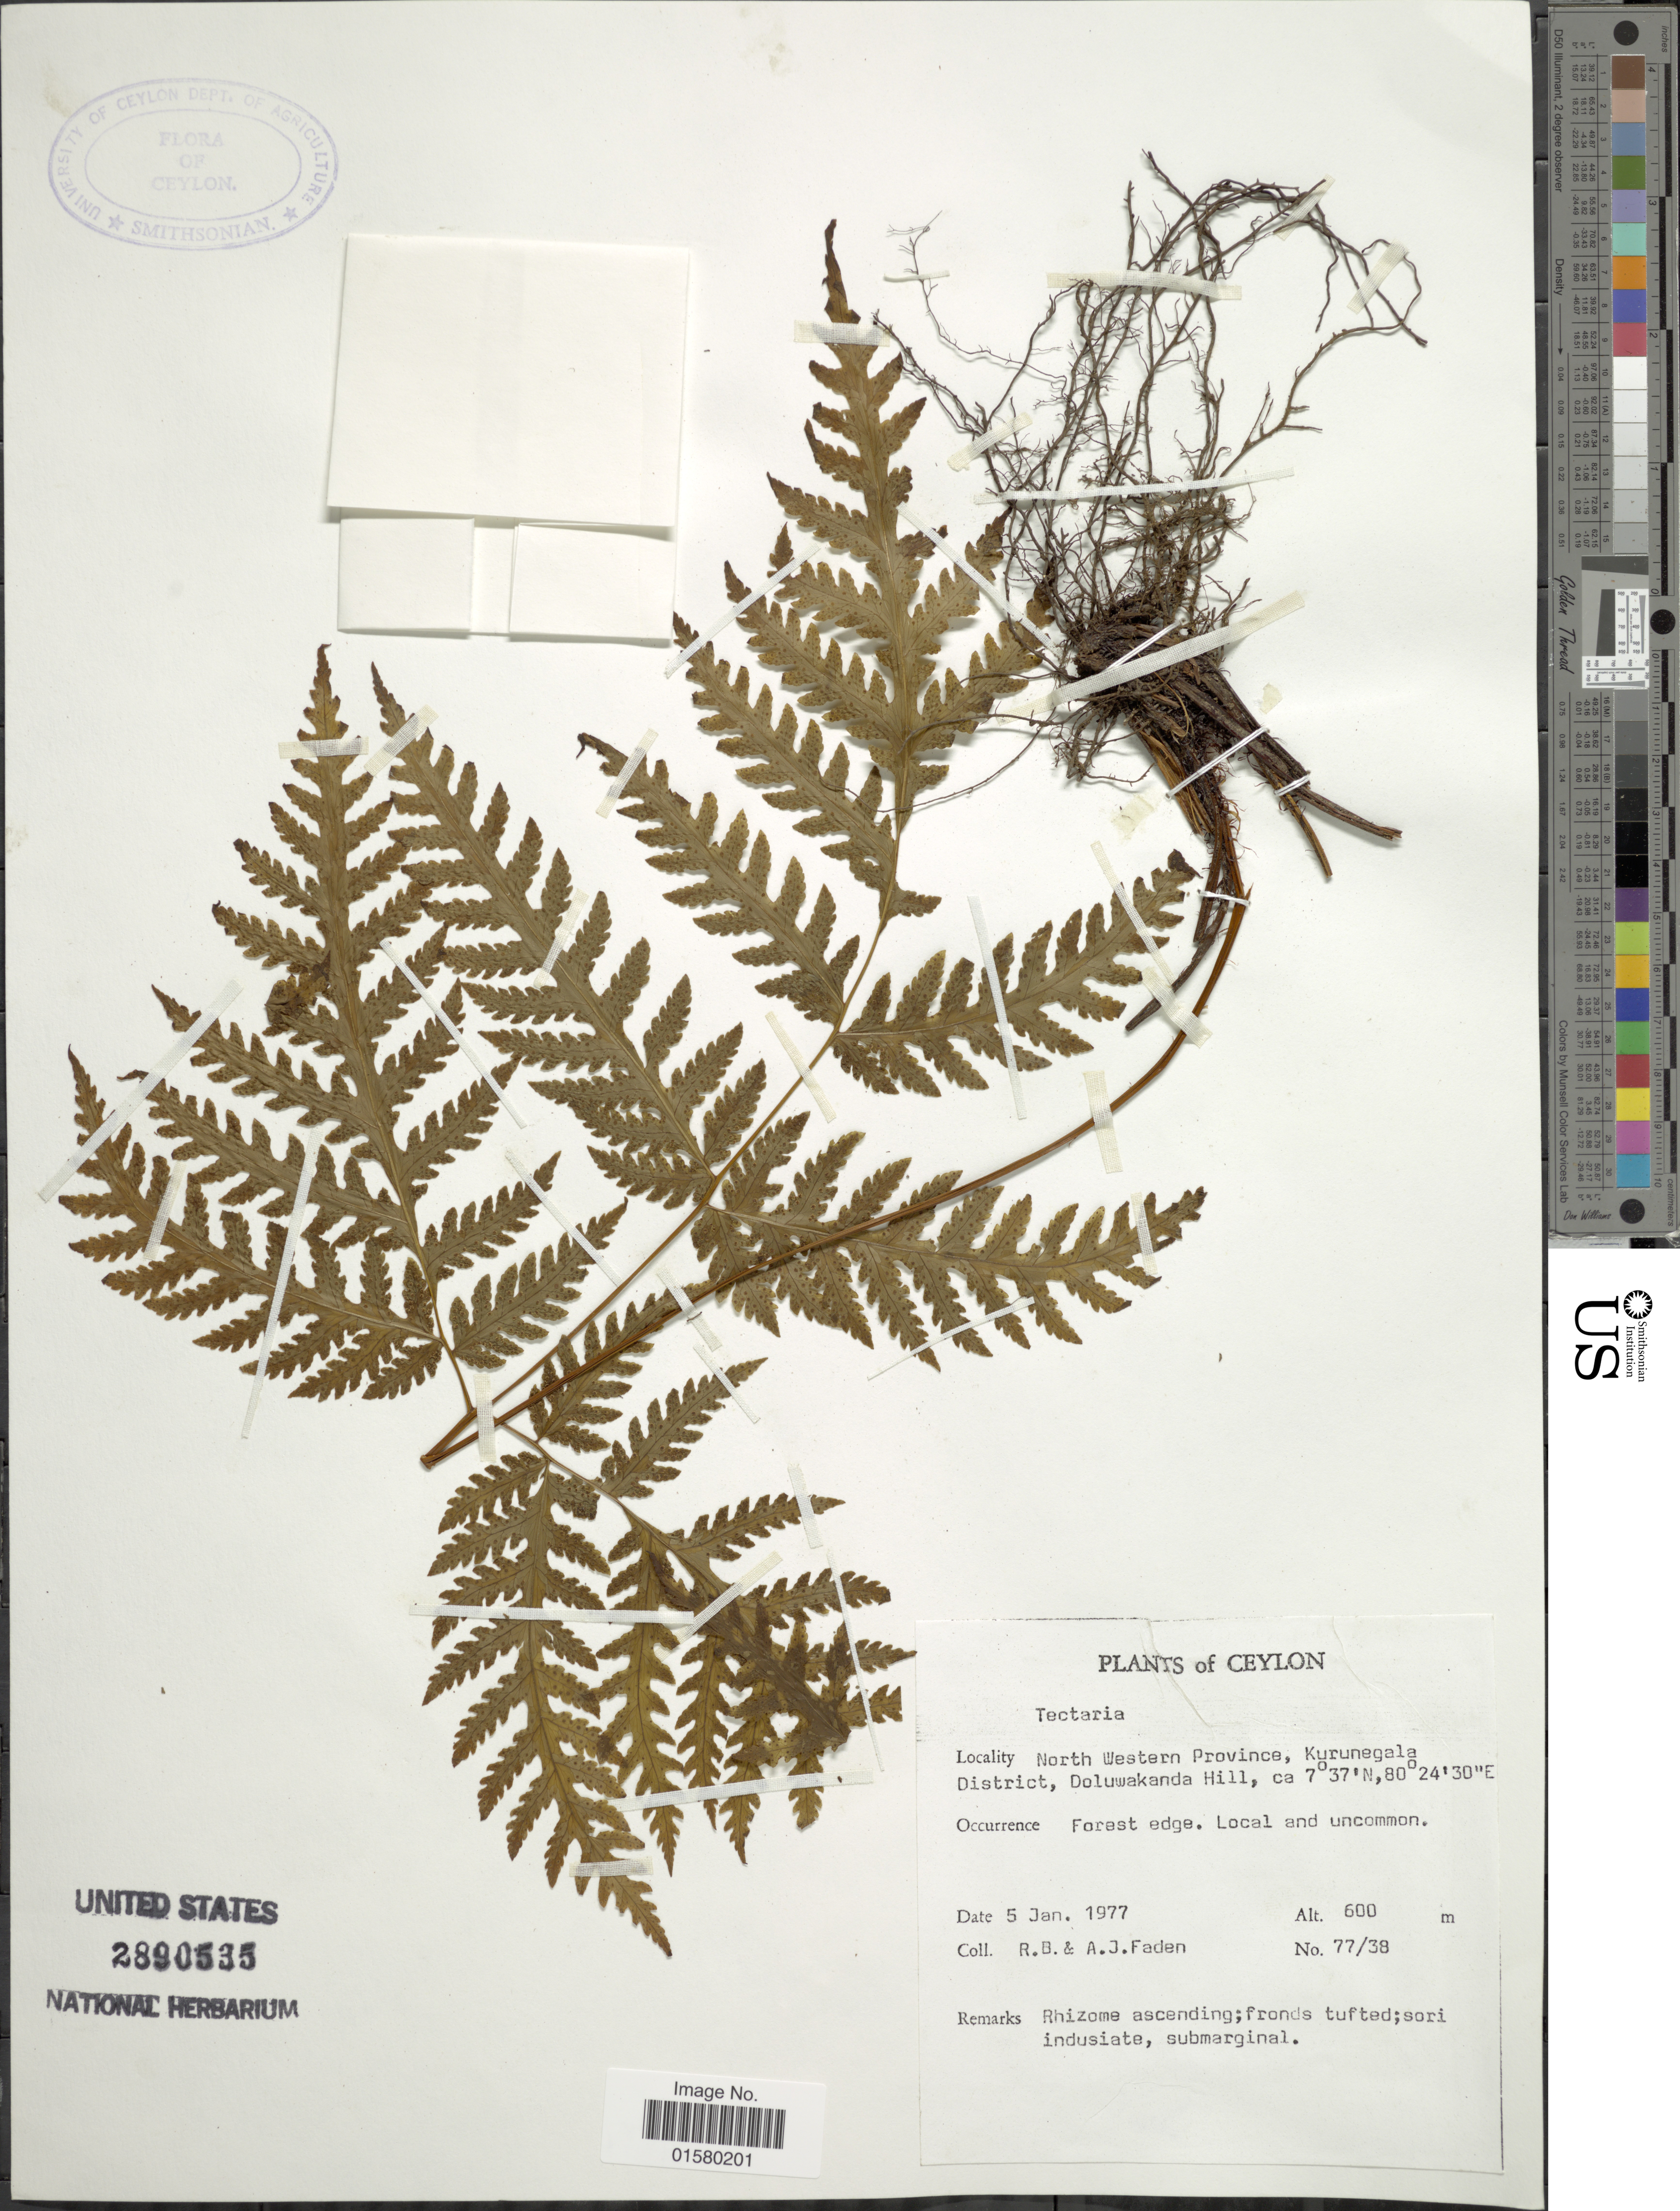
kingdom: Plantae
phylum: Tracheophyta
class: Polypodiopsida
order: Polypodiales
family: Tectariaceae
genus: Tectaria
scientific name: Tectaria devexa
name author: (Kunze) Copel.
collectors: R. B. Faden & A. J. Faden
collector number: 77/38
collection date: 1977-01-05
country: Sri Lanka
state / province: North Western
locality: Ceylon, North Western Province, Kurunegala District, Doluwakanda Hill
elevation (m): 600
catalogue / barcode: US 2890535